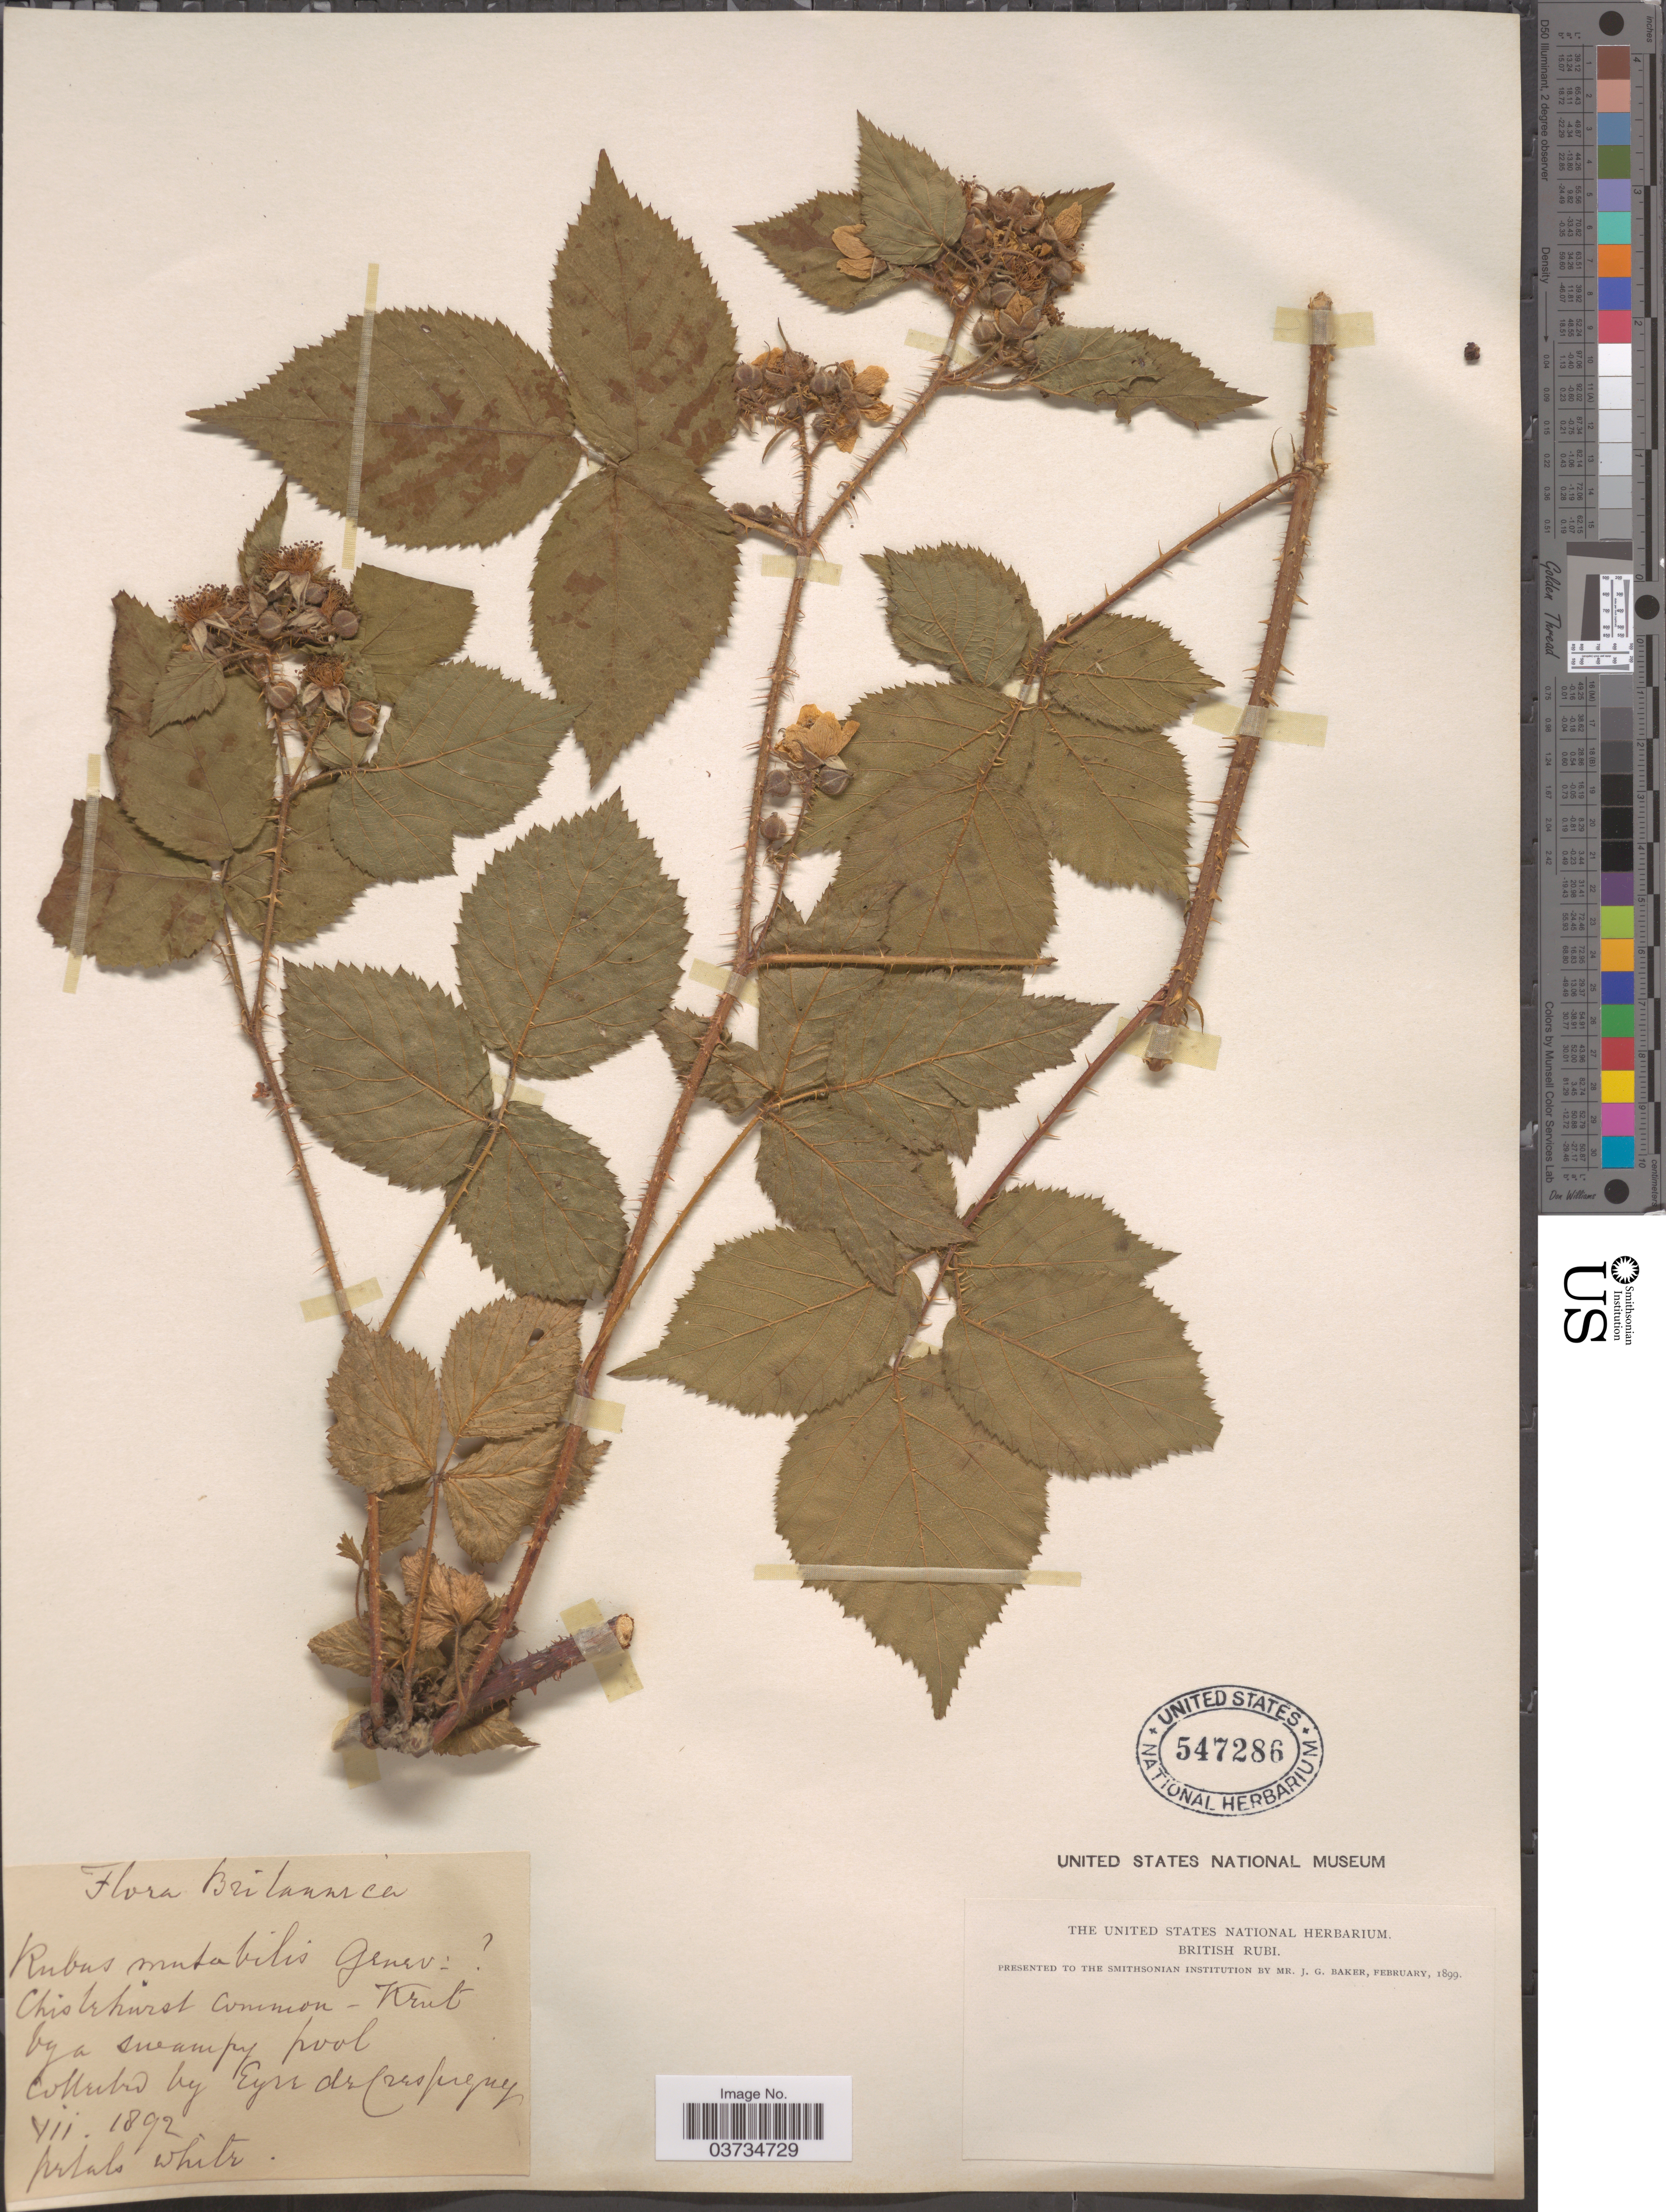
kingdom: Plantae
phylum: Tracheophyta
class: Magnoliopsida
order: Rosales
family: Rosaceae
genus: Rubus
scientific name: Rubus mutabilis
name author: Genev.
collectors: E. de Crespigny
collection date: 1892-07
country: United Kingdom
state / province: England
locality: Britannica. Chislehurst. Kent by a swampy pool.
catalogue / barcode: US 547286